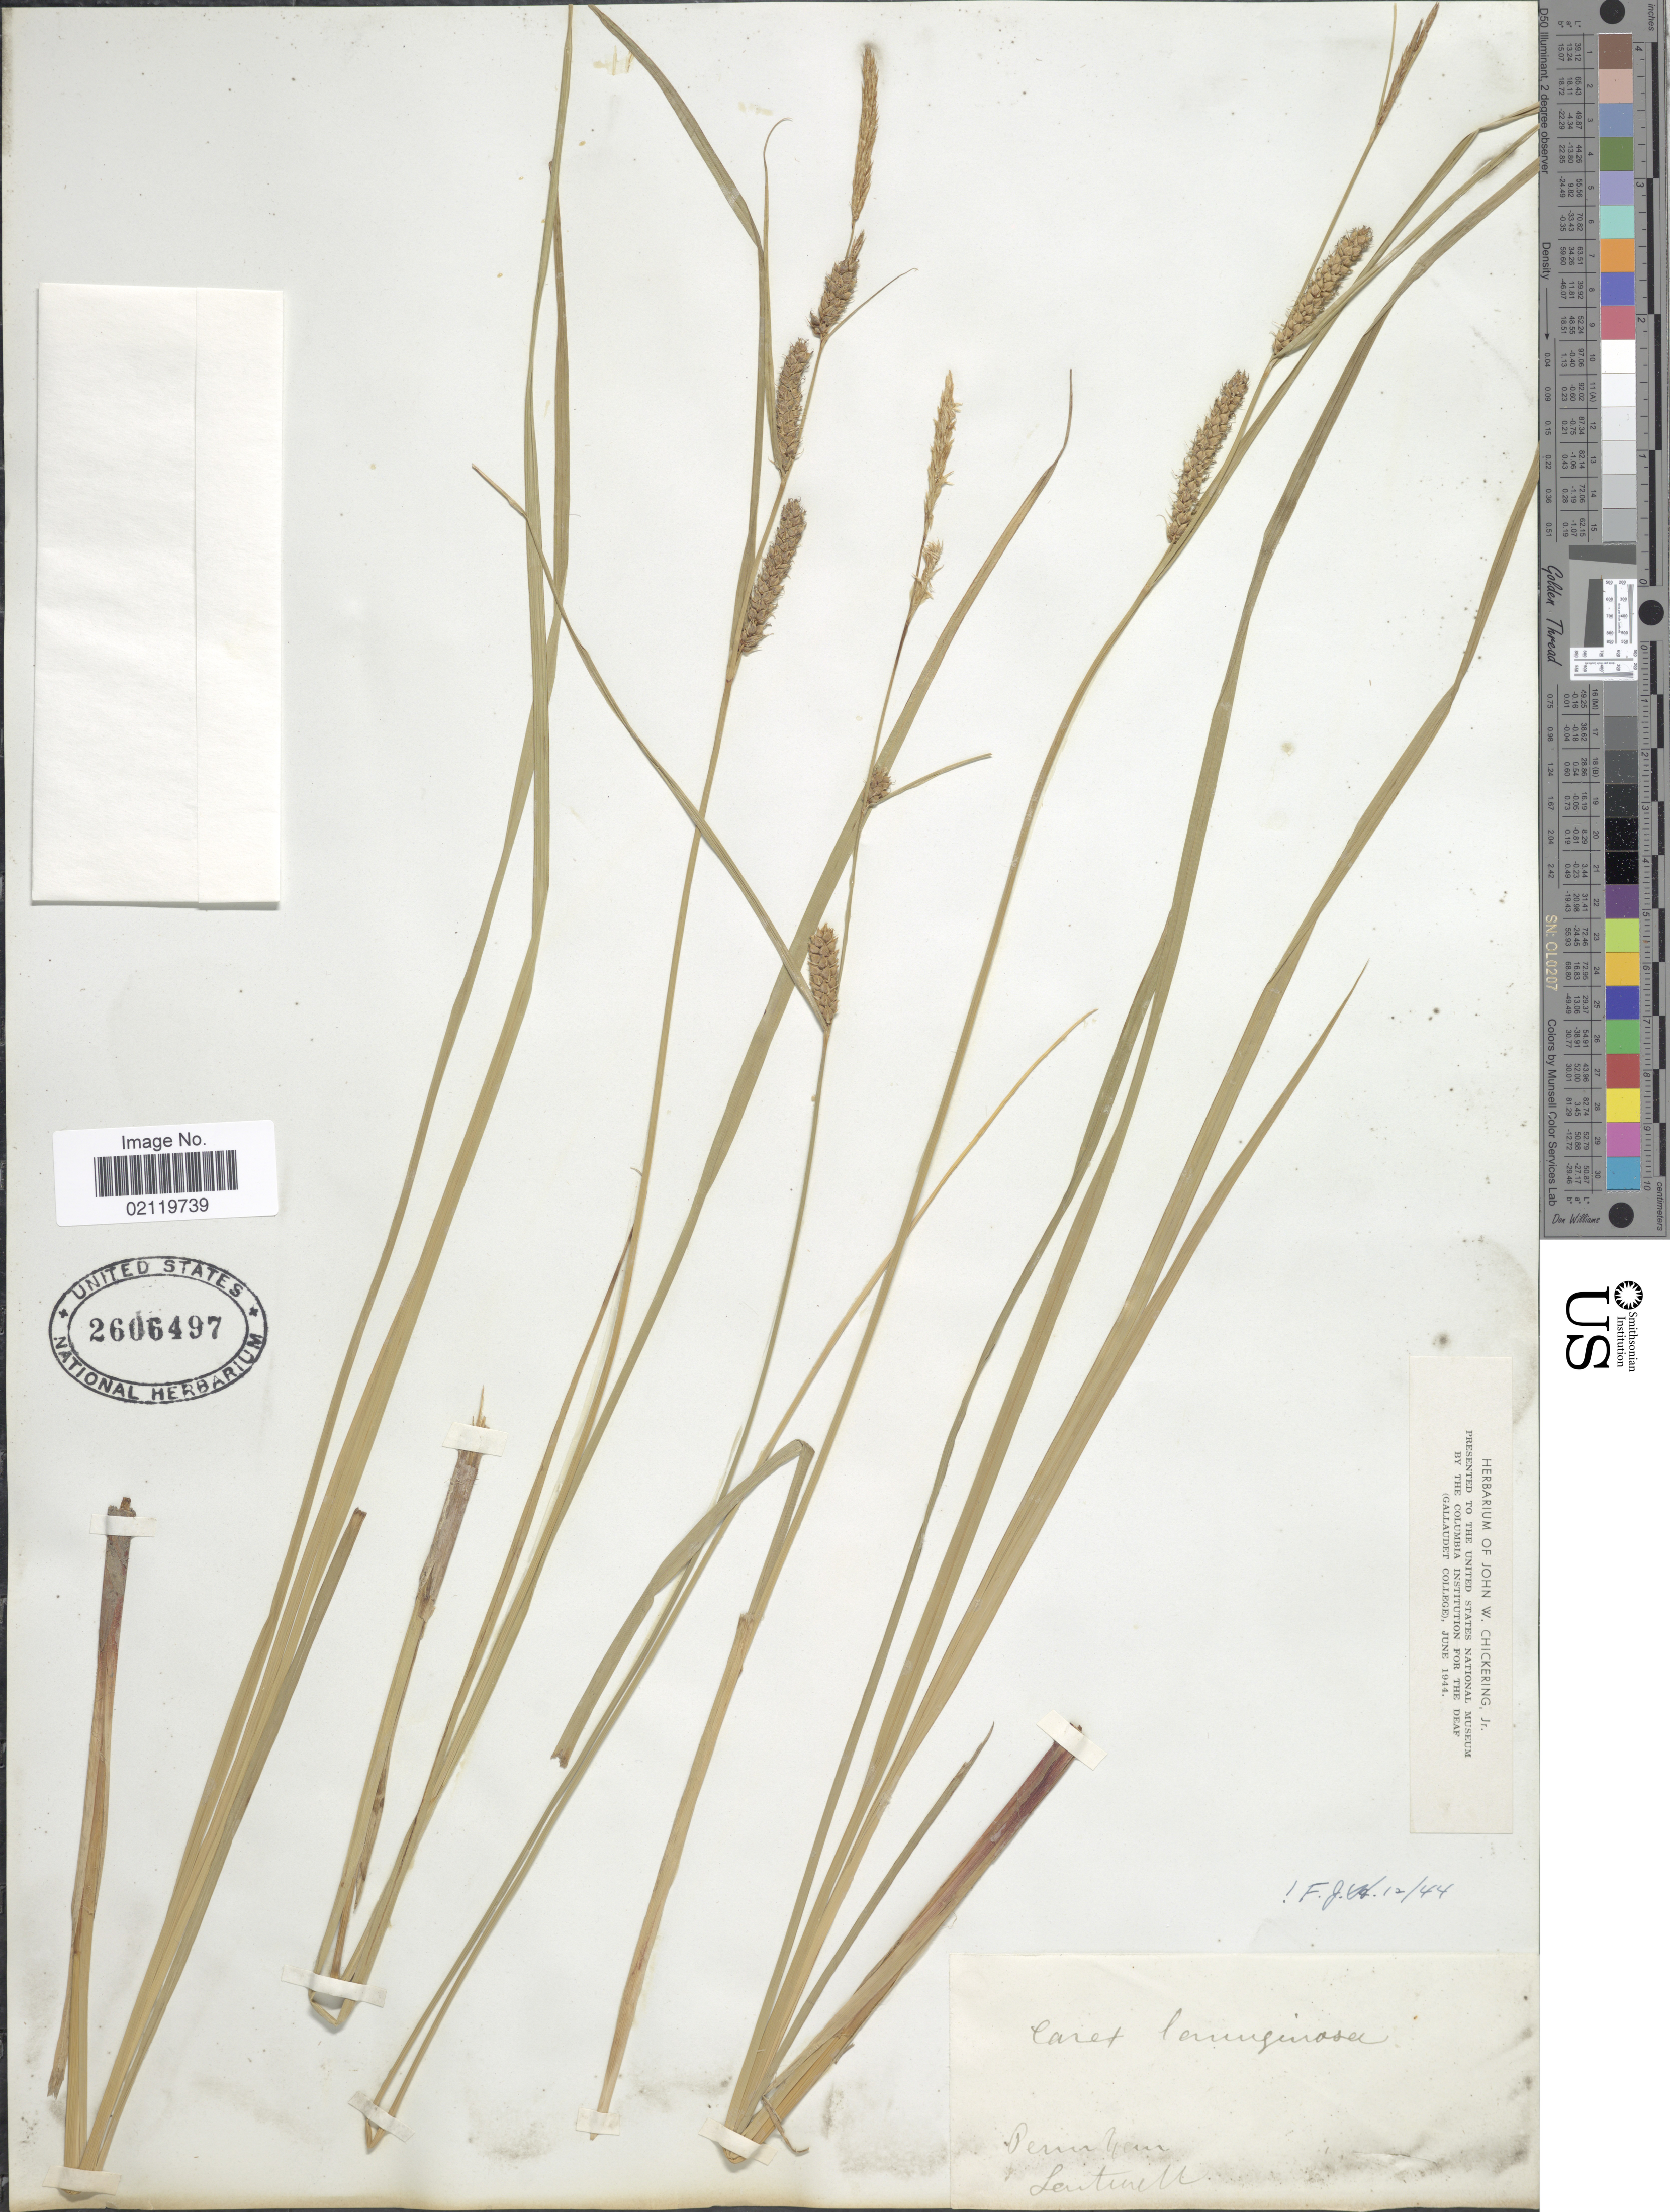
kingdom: Plantae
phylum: Tracheophyta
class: Liliopsida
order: Poales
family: Cyperaceae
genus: Carex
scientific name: Carex pellita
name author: Muhl. ex Willd.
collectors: Sartwell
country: United States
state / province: New York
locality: Penn Yan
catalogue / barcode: US 2606497